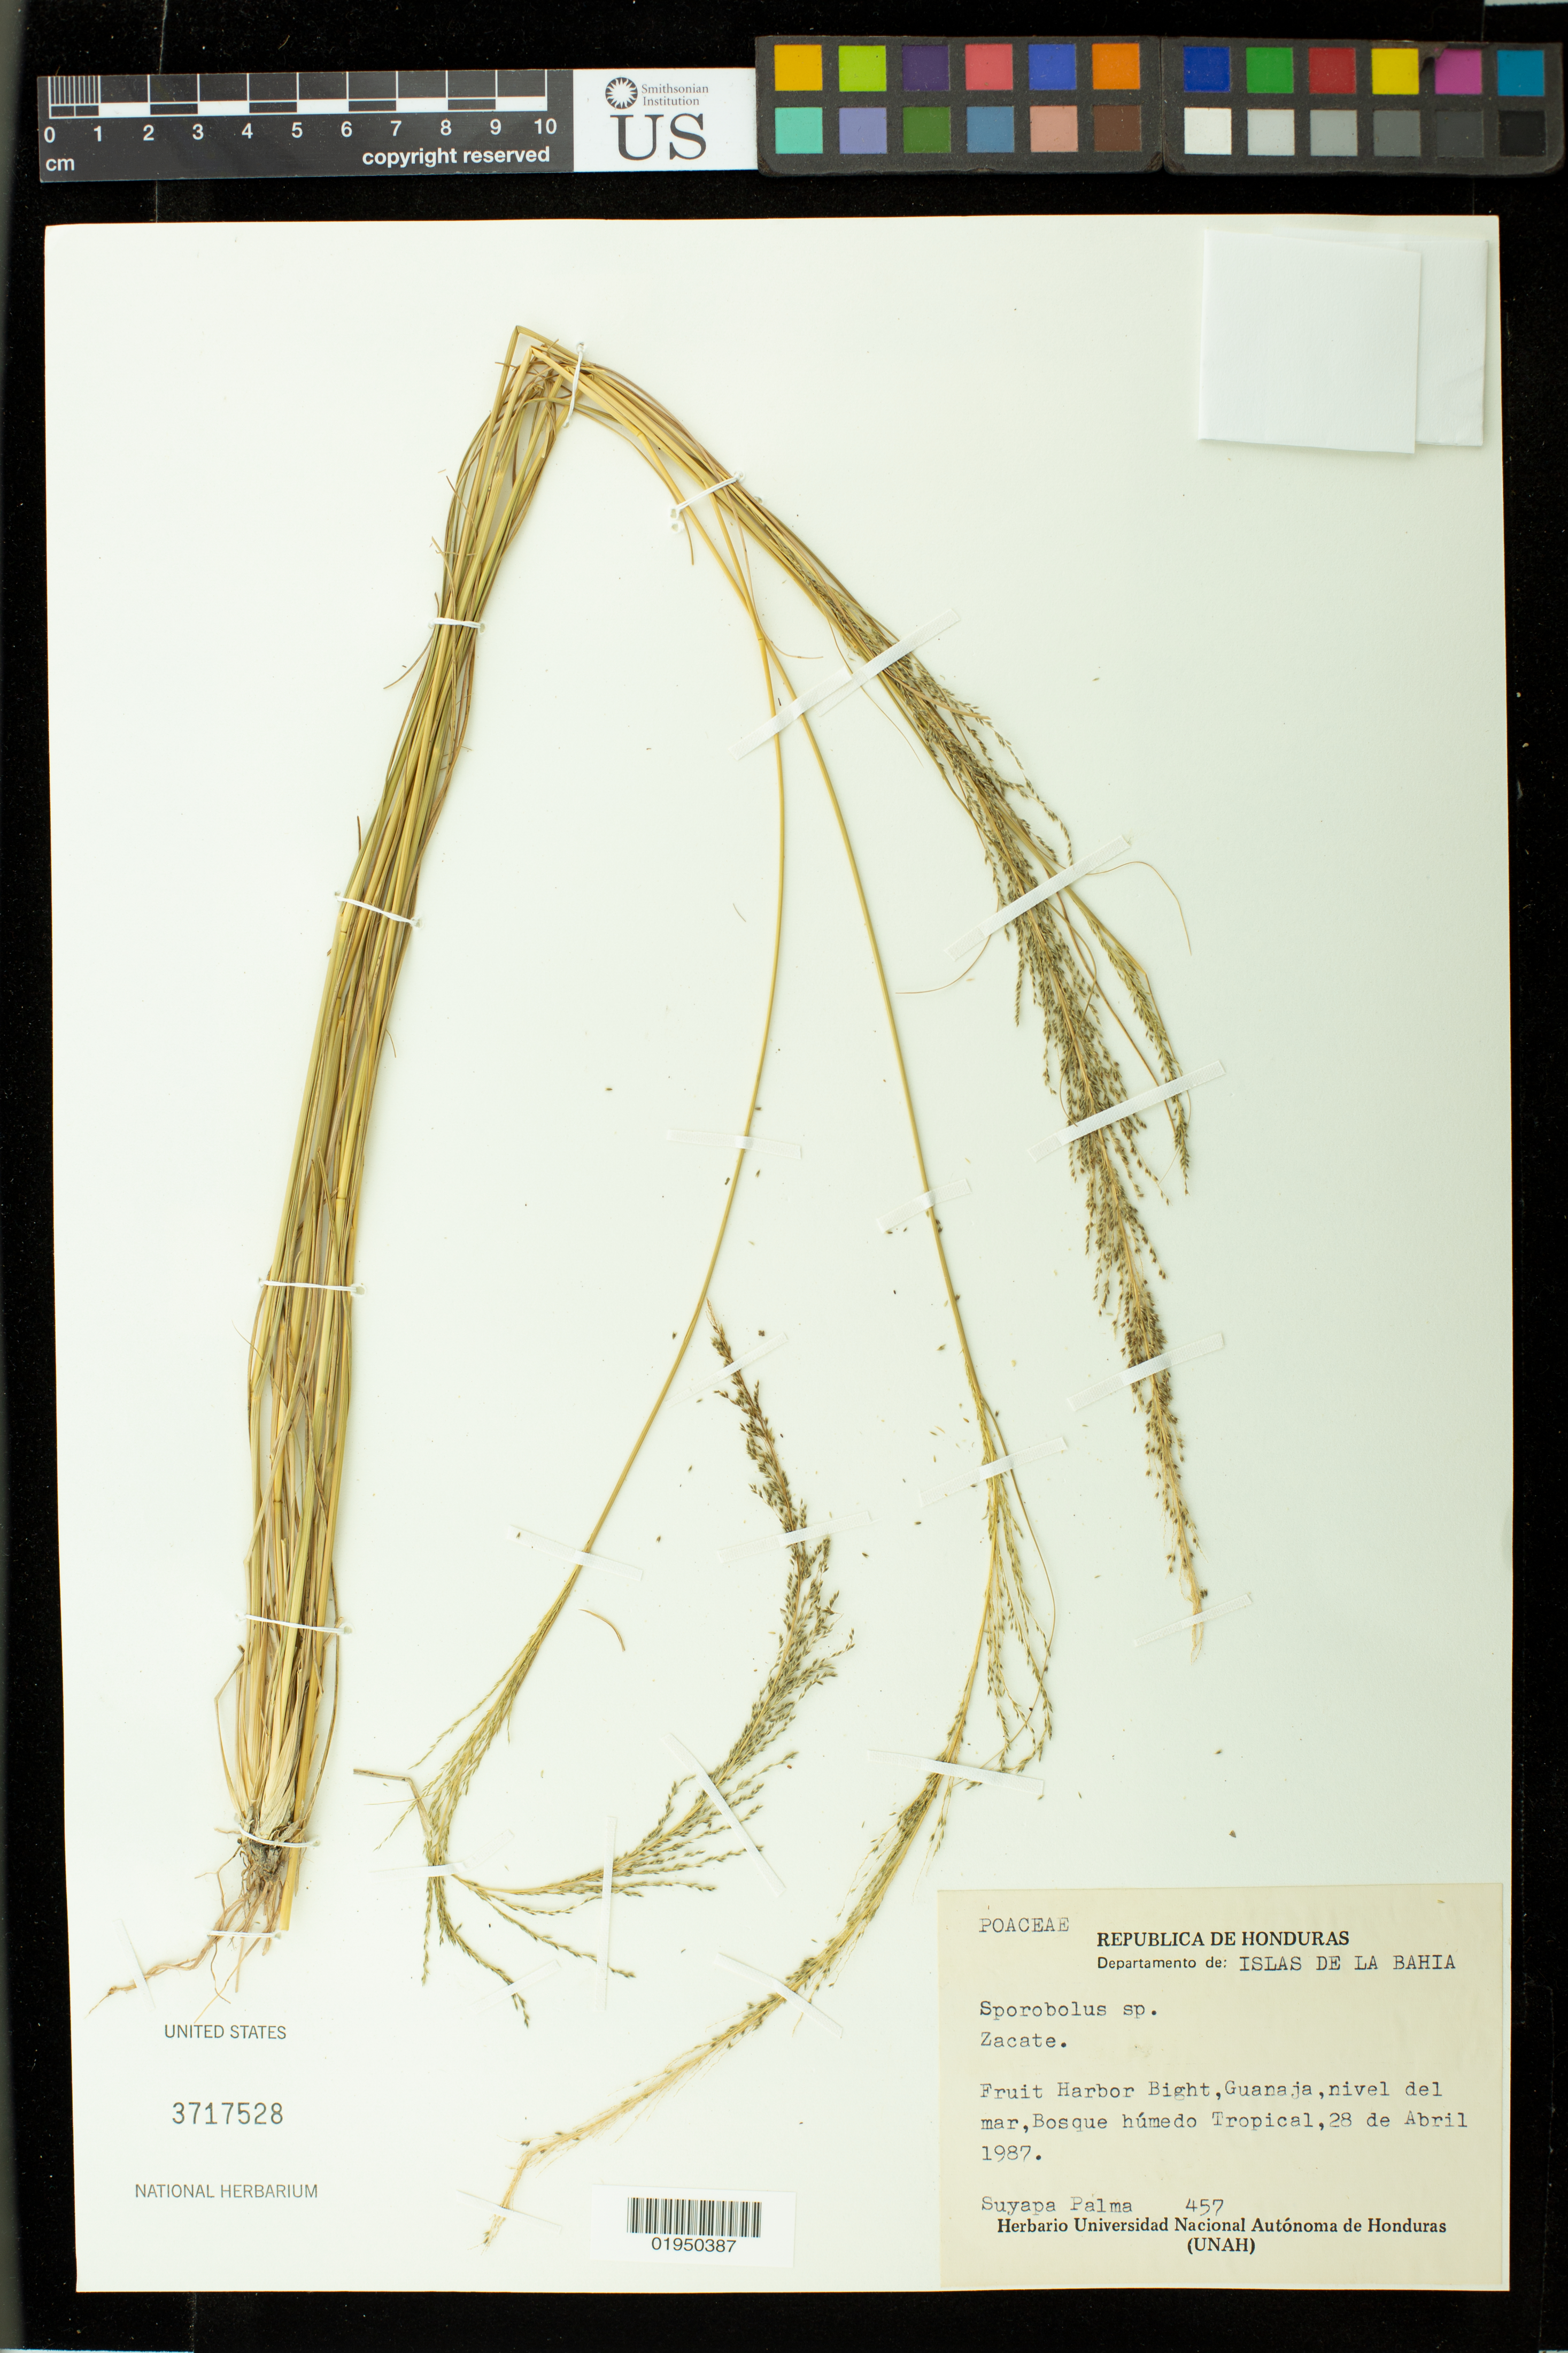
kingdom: Plantae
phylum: Tracheophyta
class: Liliopsida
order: Poales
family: Poaceae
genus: Sporobolus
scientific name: Sporobolus sp.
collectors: S. Palma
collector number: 457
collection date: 1987-04-28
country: Honduras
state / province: Islas de la Bahía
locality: Fruit Harbor Bight, Guanaja, nivel del mar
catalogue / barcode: US 3717528